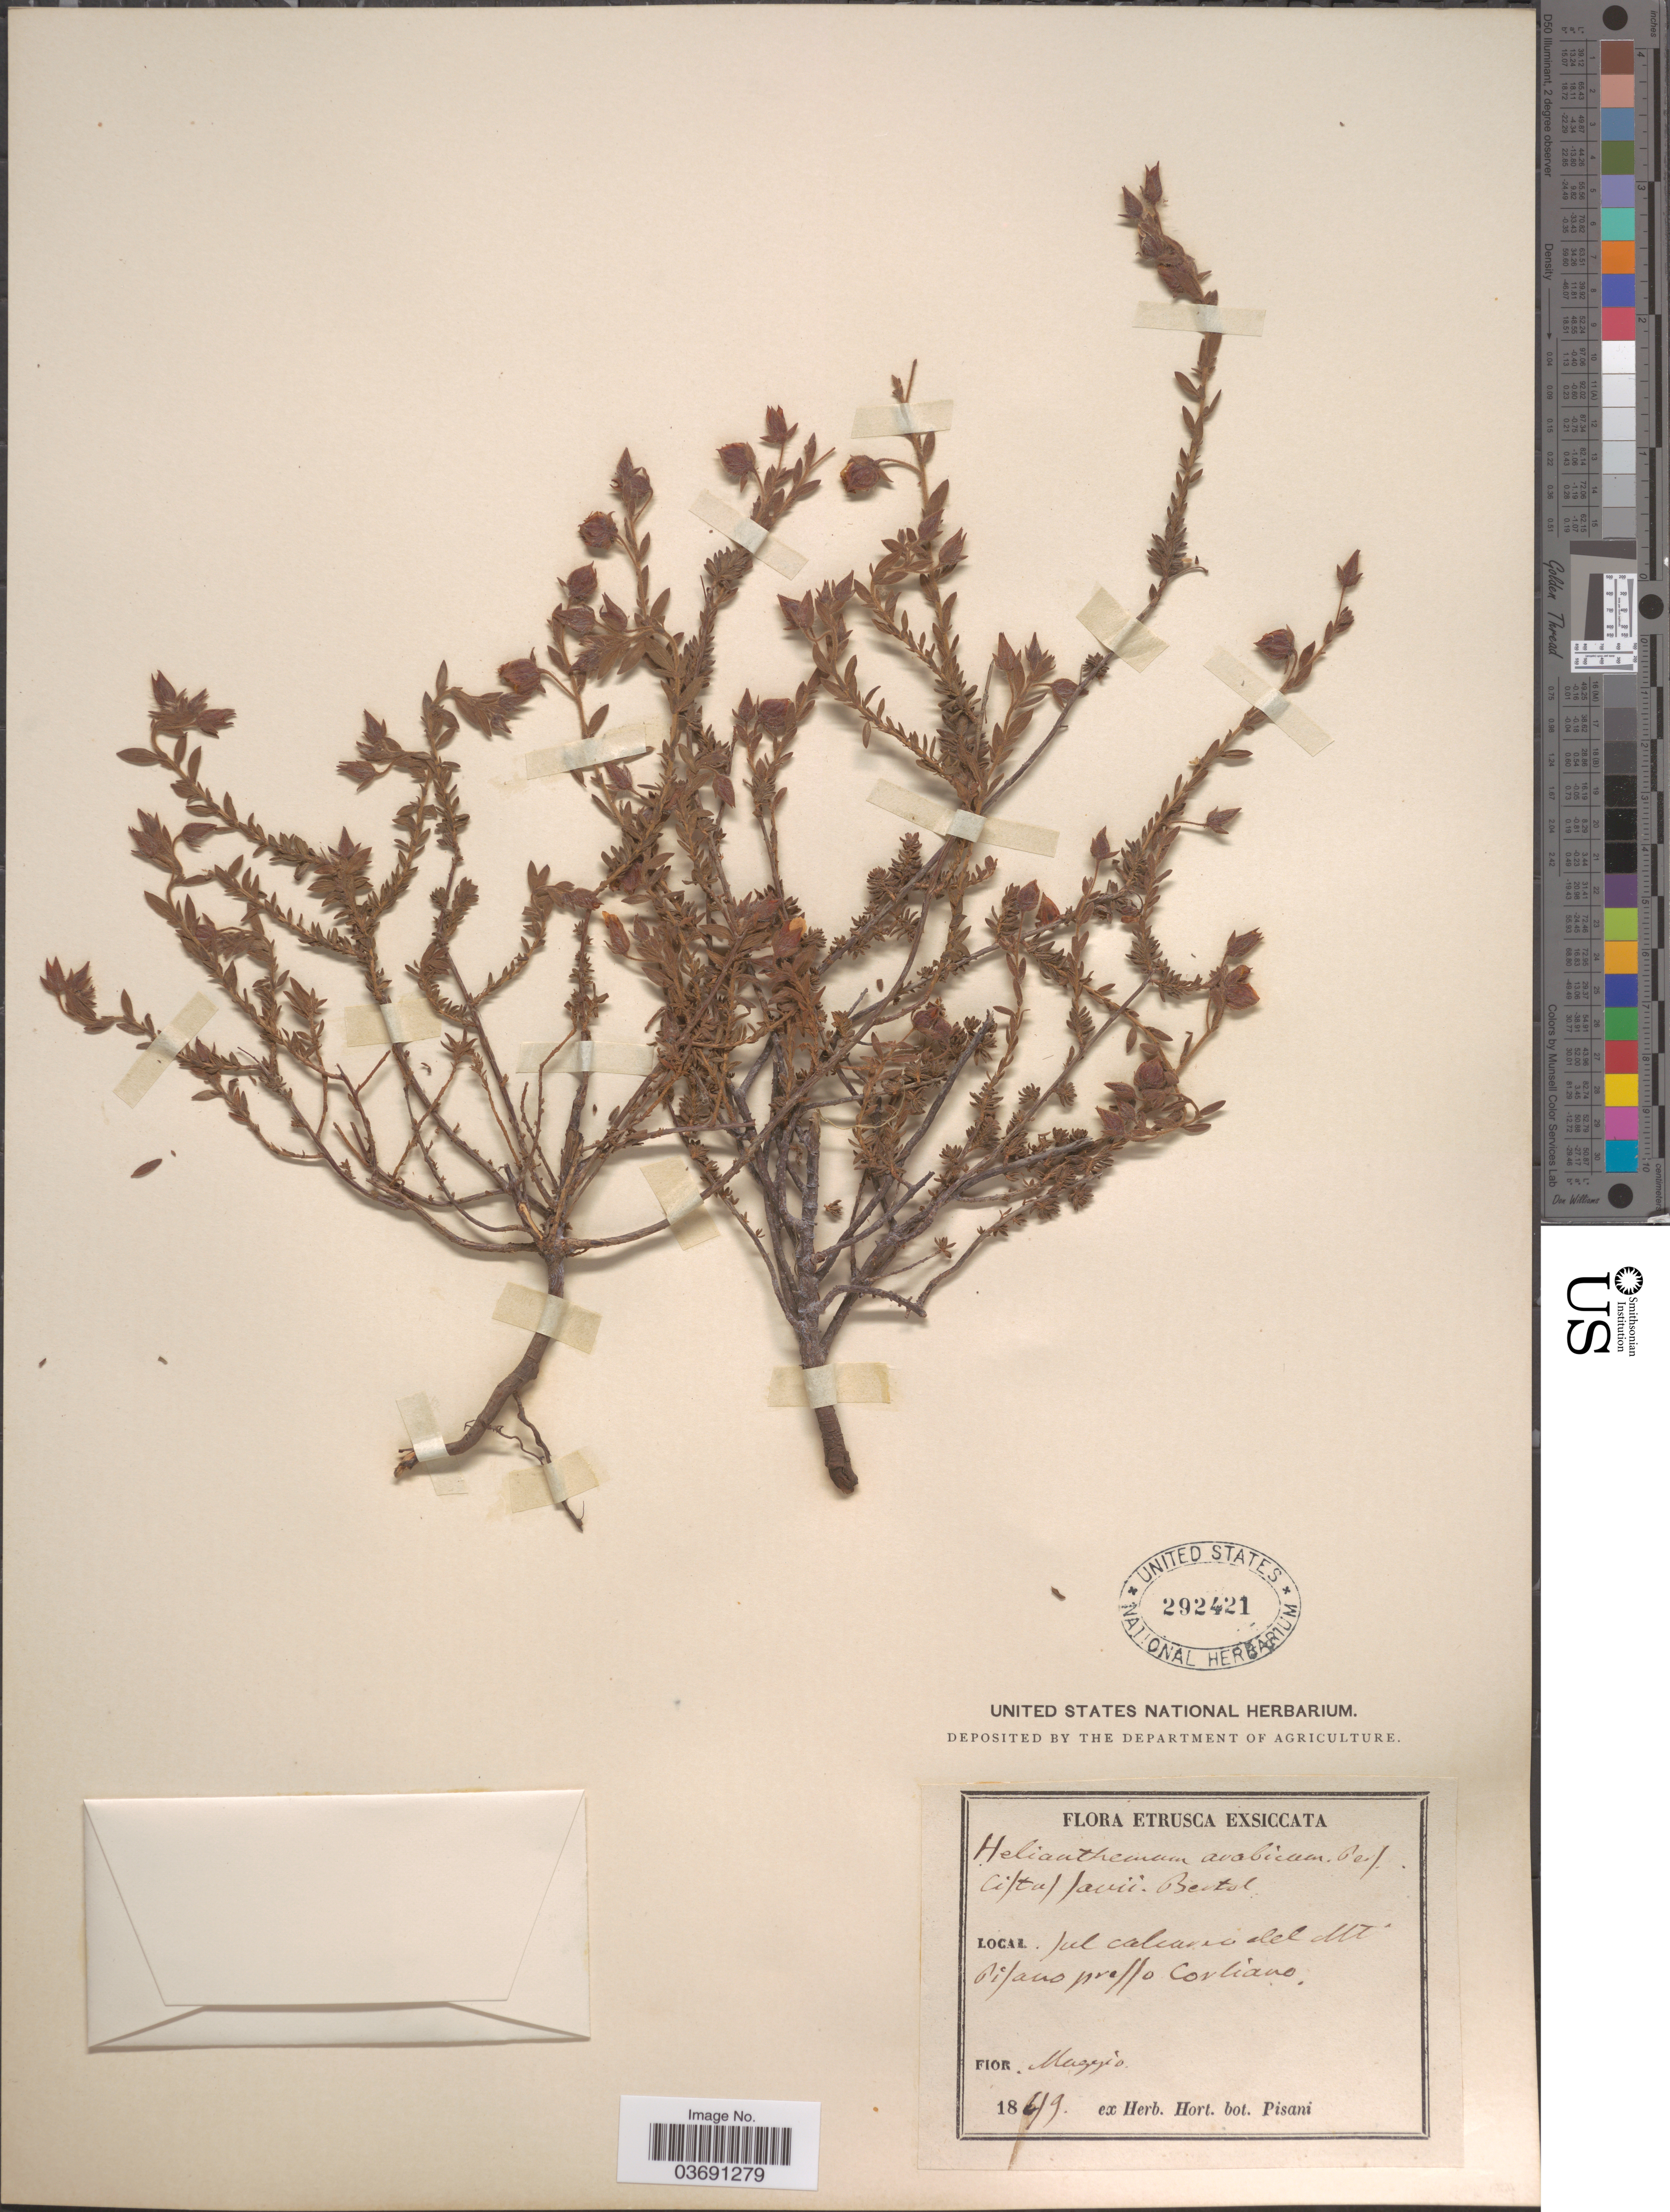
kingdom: Plantae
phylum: Tracheophyta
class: Magnoliopsida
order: Malvales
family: Cistaceae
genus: Fumana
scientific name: Fumana arabica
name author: (L.) Spach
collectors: ex herb. Hort. Bot. Pisani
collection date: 1869-05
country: Italy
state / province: Tuscany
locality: Etrusca. Jul calcario del Mt. Pisano presso Cortiano.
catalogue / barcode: US 292421